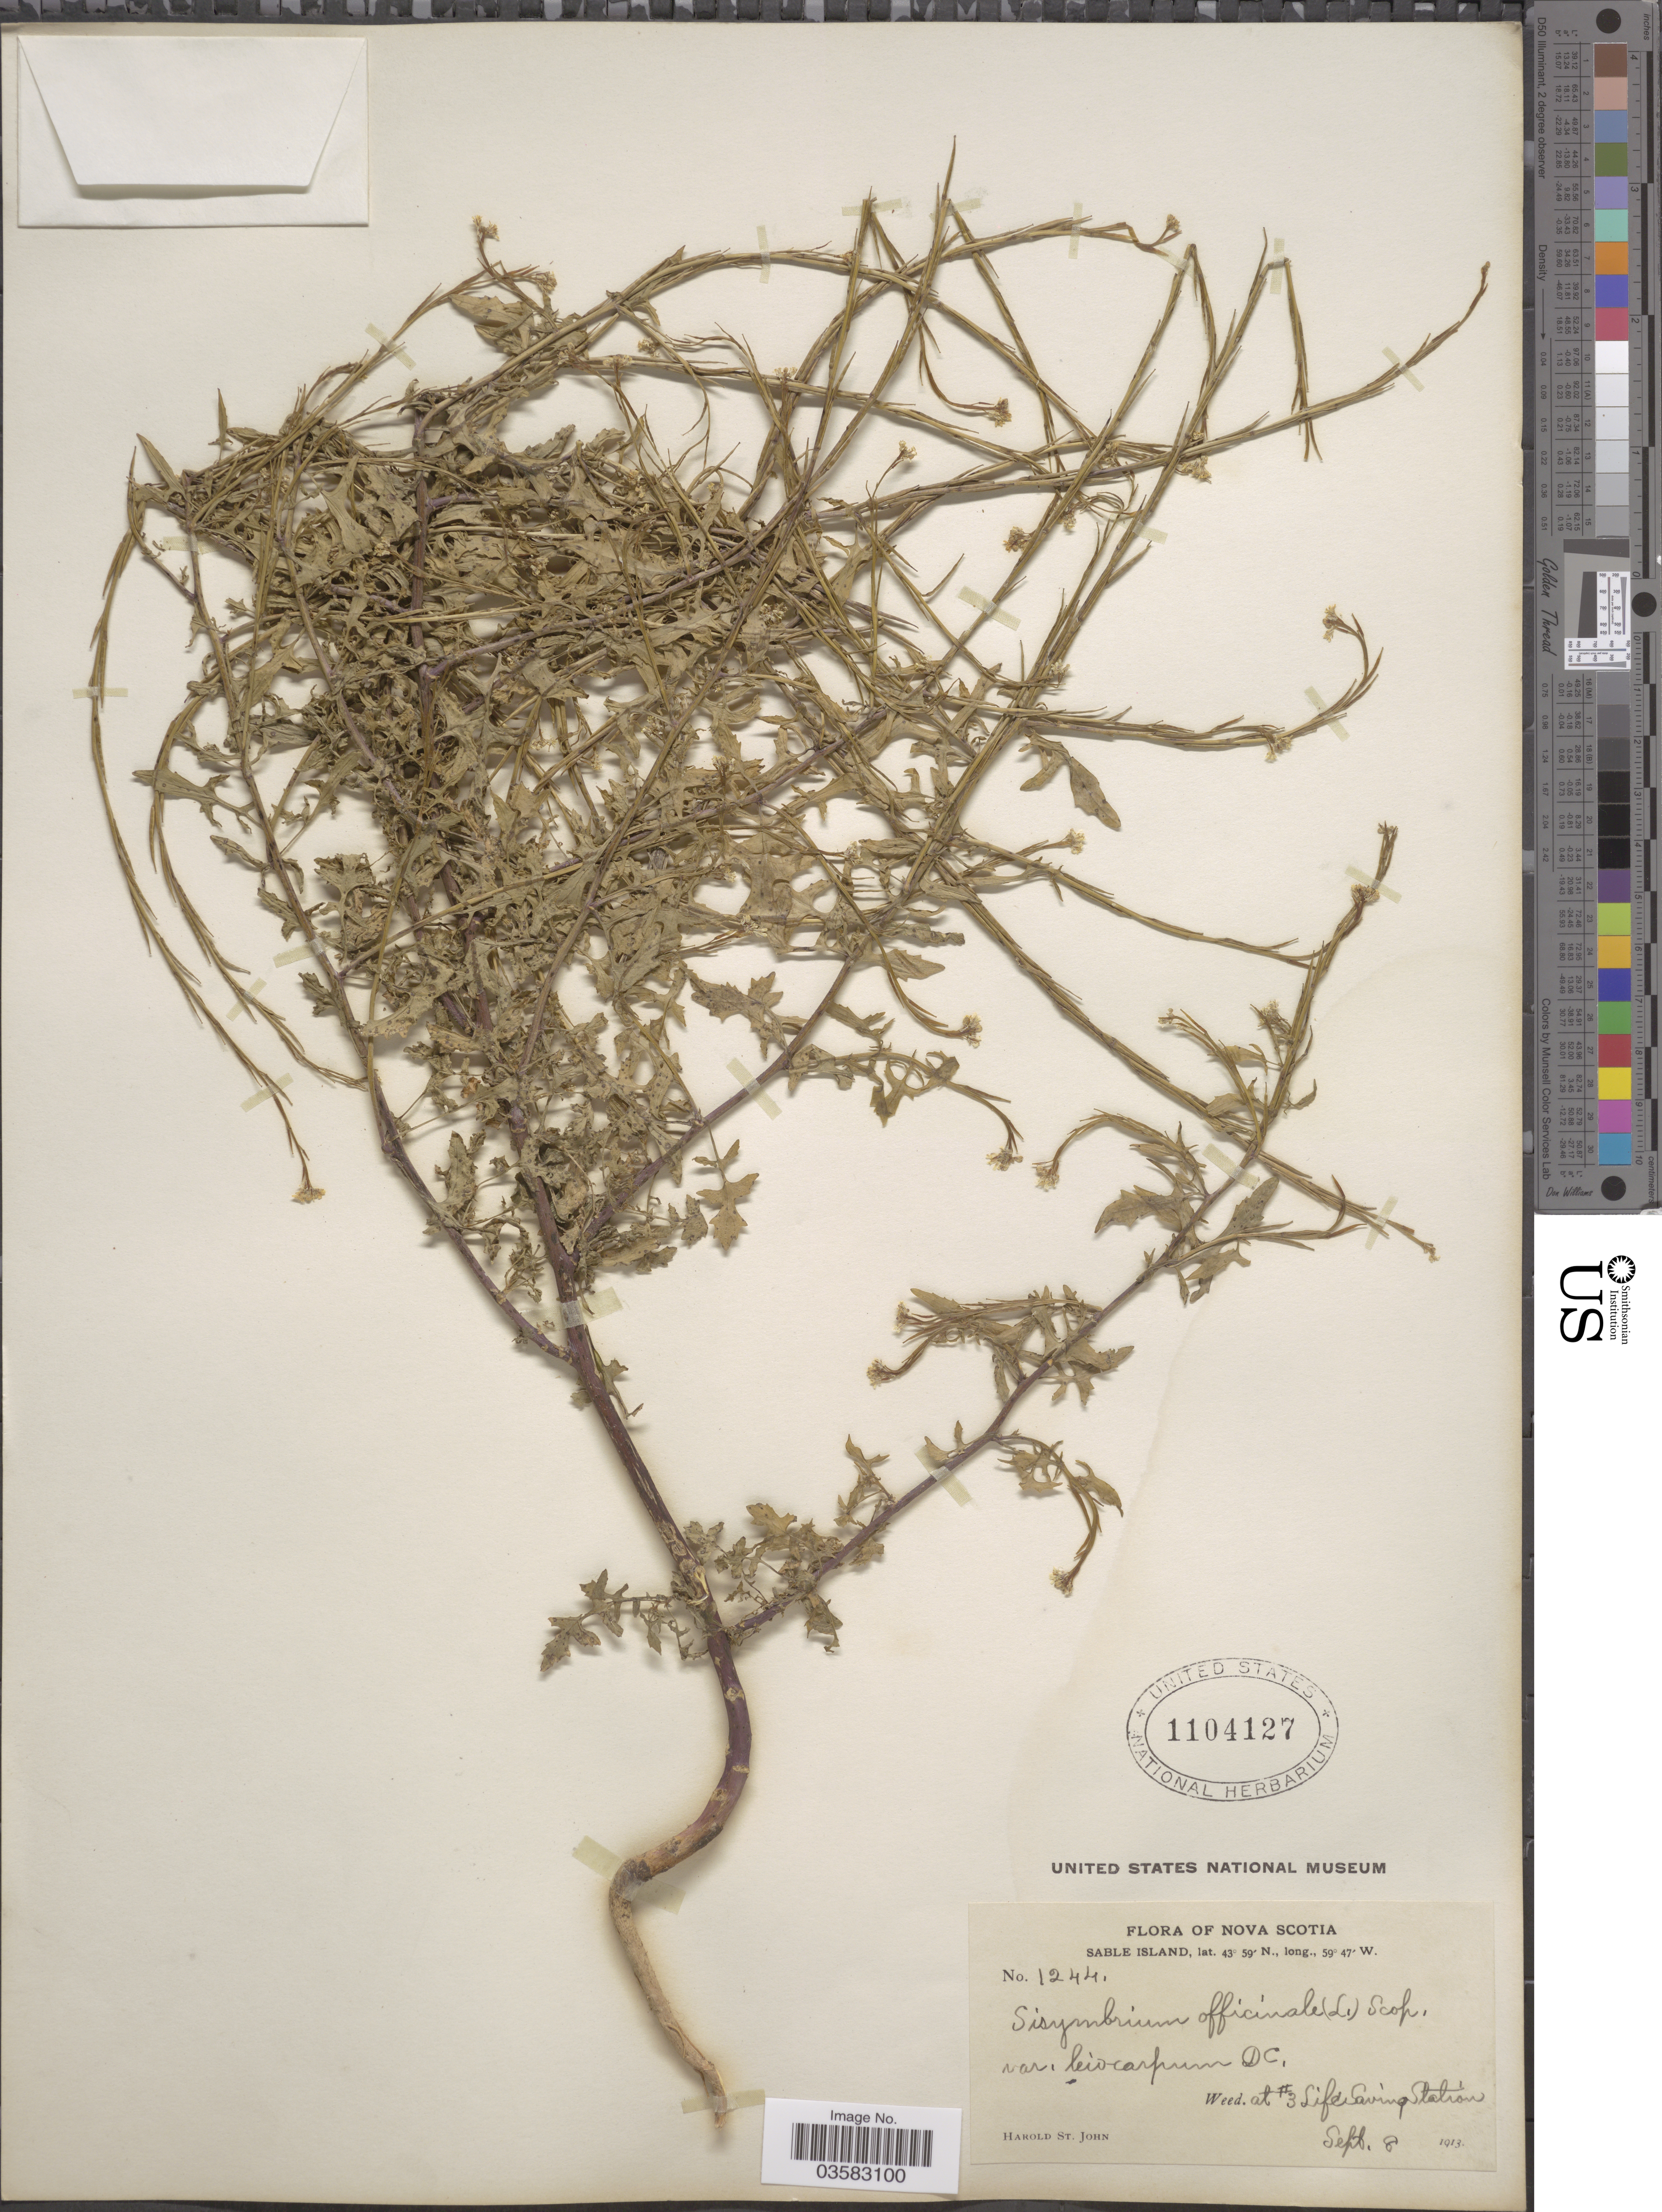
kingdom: Plantae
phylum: Tracheophyta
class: Magnoliopsida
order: Brassicales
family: Brassicaceae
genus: Sisymbrium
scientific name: Sisymbrium officinale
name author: (L.) Scop.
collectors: H. St. John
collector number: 1244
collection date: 1913-09-08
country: Canada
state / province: Nova Scotia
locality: Sable Island. Weed. at #3 Life Saving Station.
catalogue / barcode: US 1104127